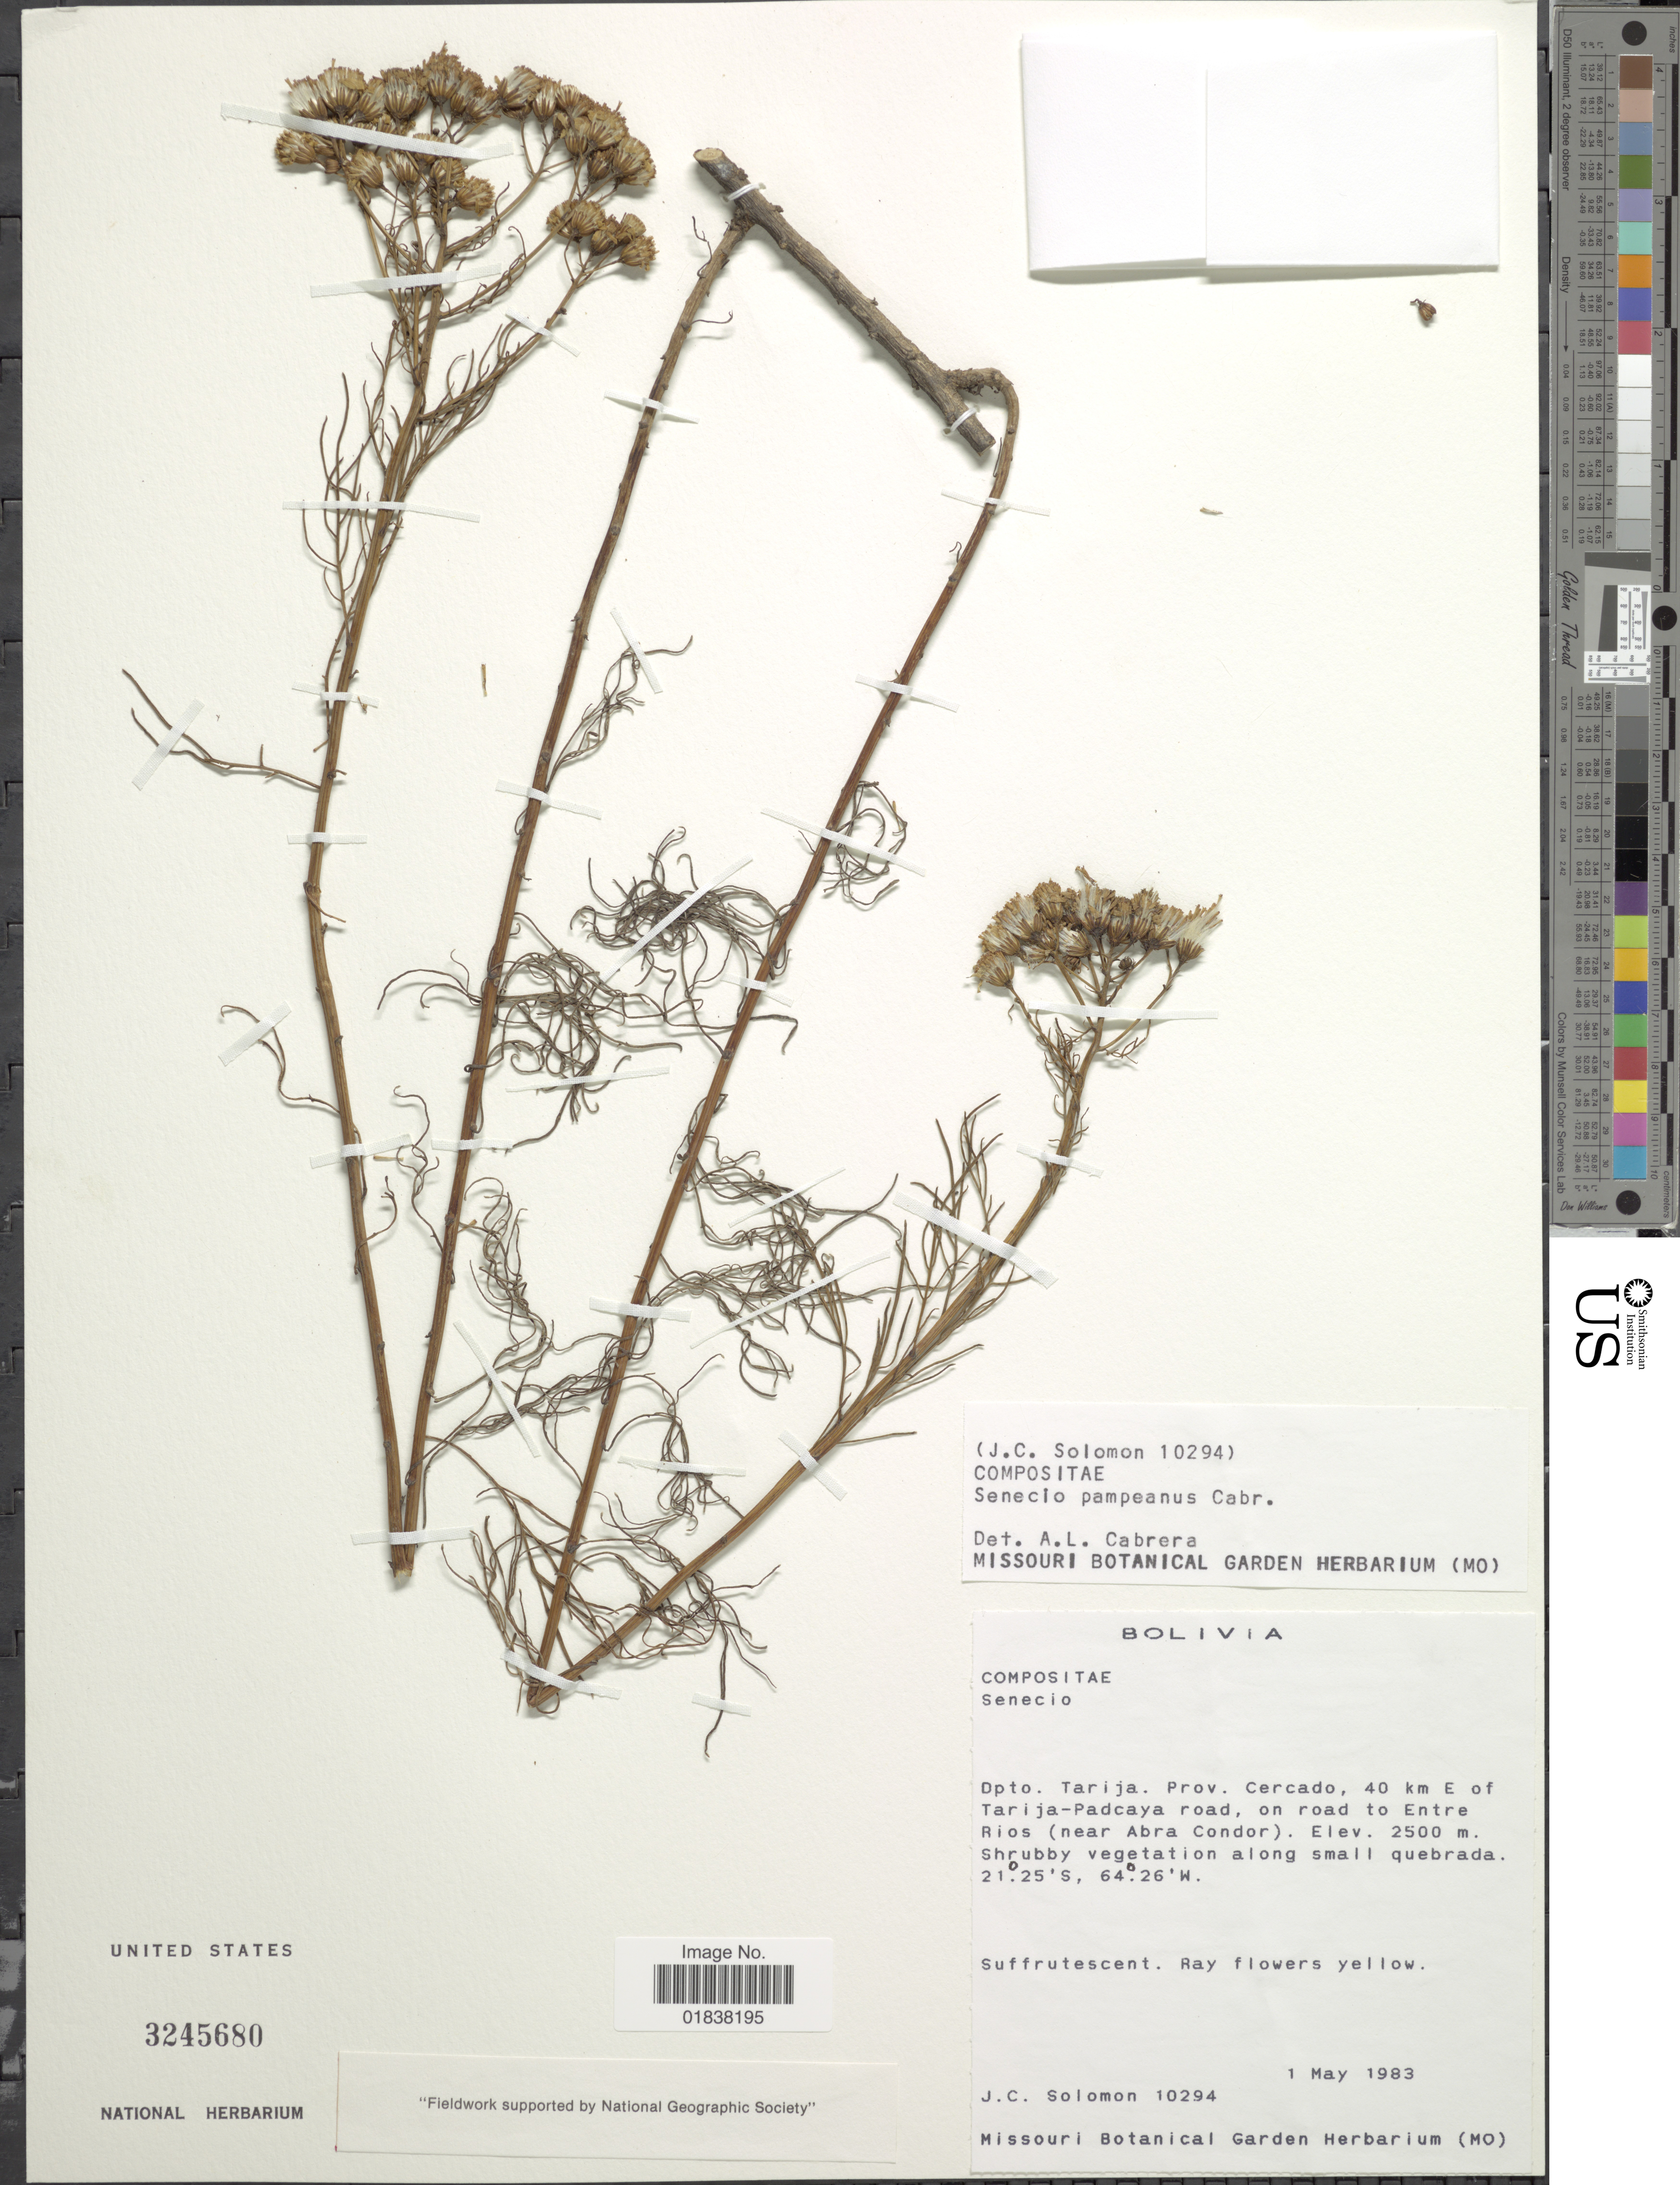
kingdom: Plantae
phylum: Tracheophyta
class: Magnoliopsida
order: Asterales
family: Asteraceae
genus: Senecio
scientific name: Senecio pampeanus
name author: Cabrera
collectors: J. C. Solomon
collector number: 10294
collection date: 1983-05-01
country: Bolivia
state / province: Tarija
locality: Prov. Cercado, 40 km E of Tarija-Padcaya road, on road to Entre Rios (near Abra Condor)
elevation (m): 2500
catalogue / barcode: US 3245680